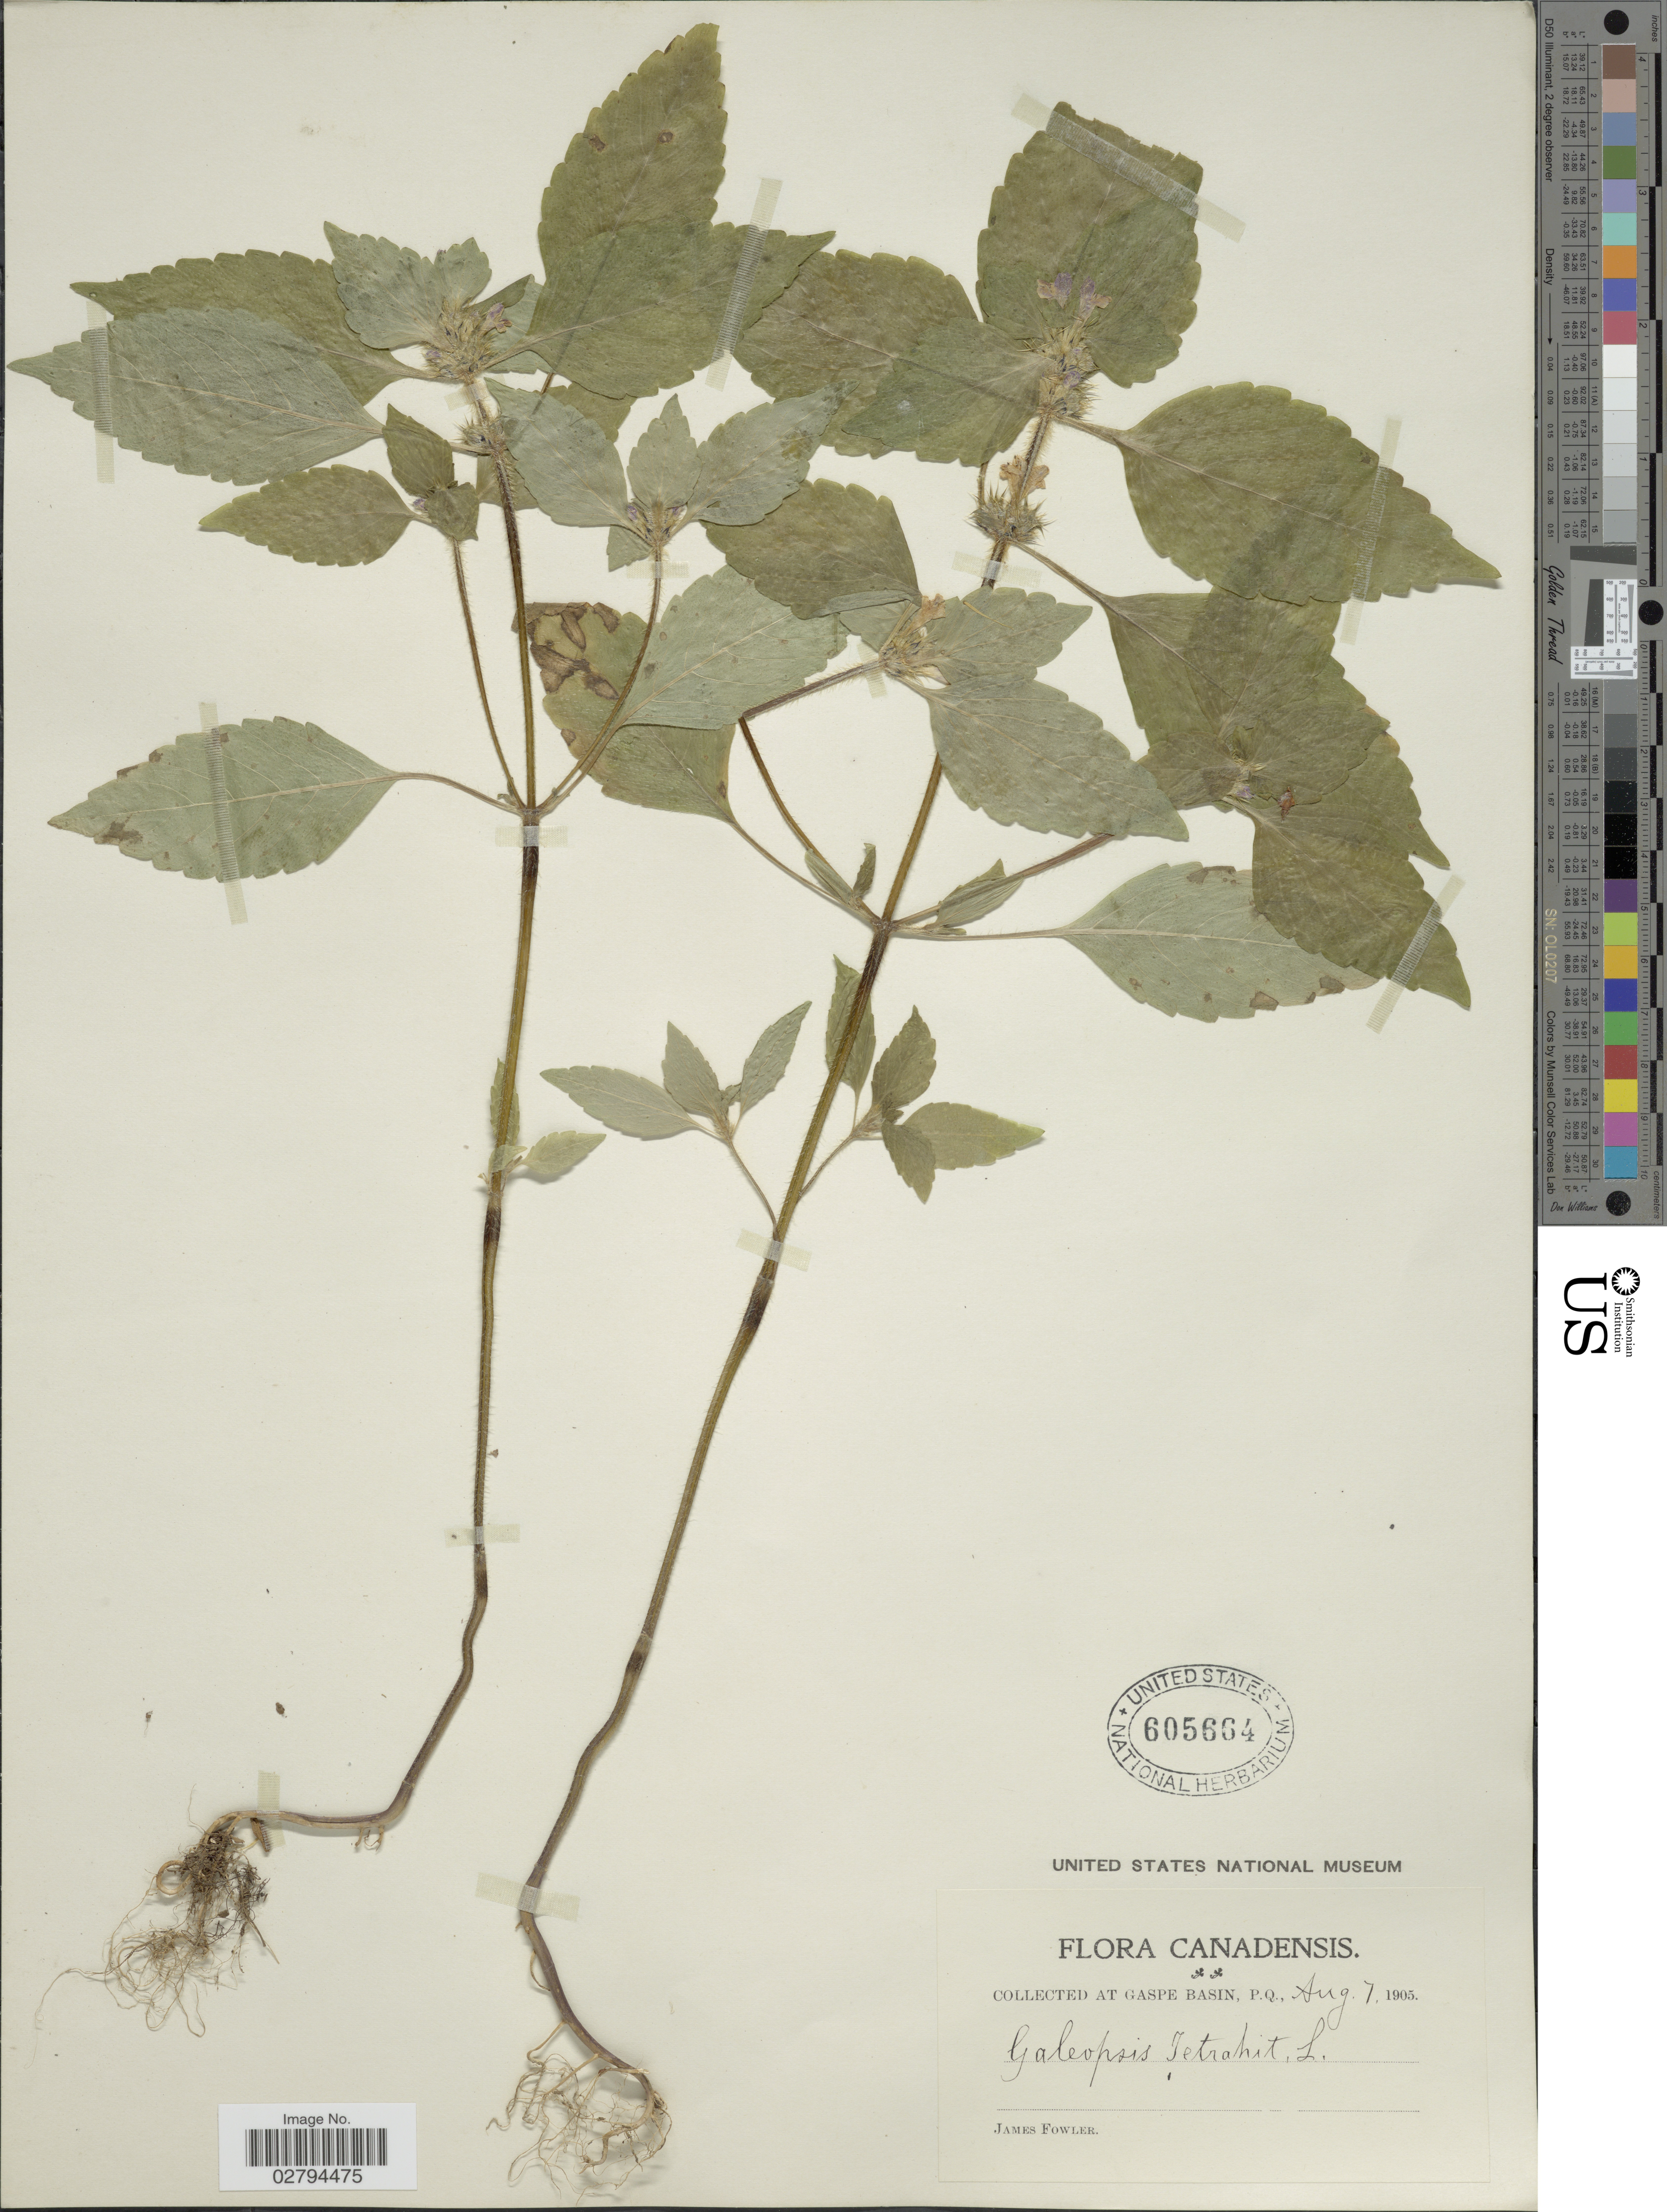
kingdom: Plantae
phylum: Tracheophyta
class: Magnoliopsida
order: Lamiales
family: Lamiaceae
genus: Galeopsis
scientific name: Galeopsis tetrahit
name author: L.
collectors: J. P. Fowler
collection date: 1905-08-07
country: Canada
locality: Gaspe Basin, P.Q.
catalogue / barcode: US 605664